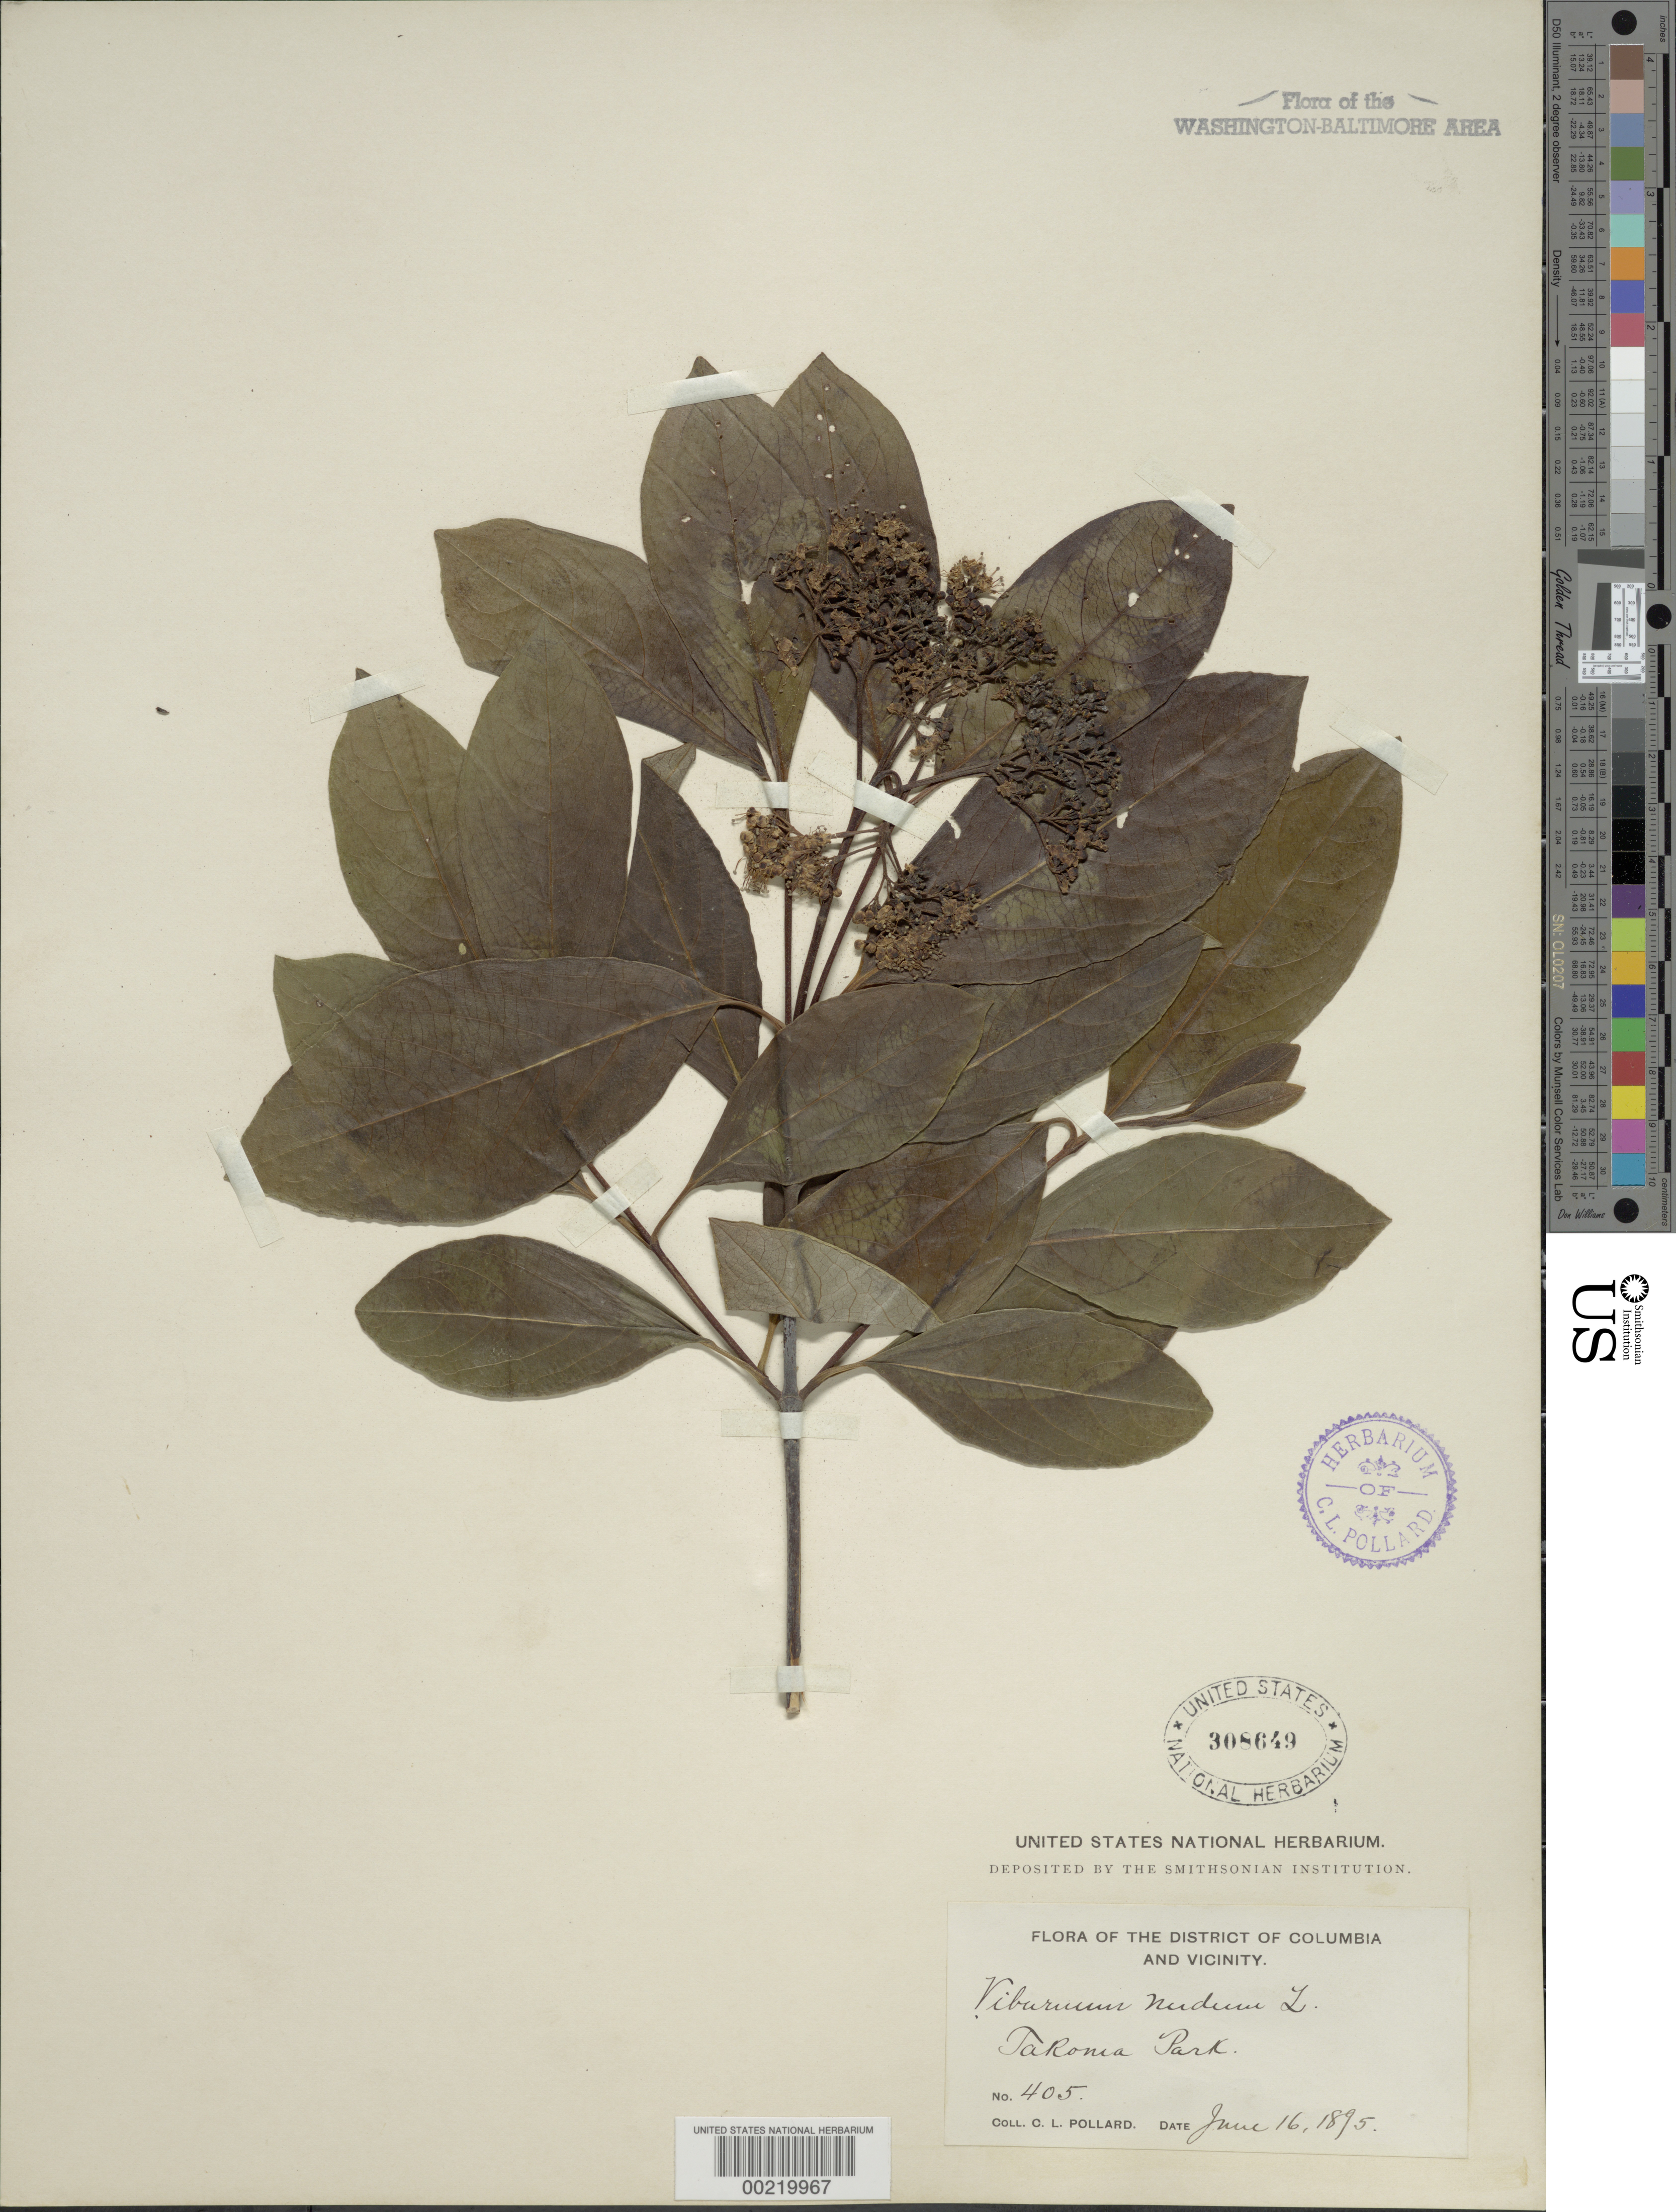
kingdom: Plantae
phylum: Tracheophyta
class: Magnoliopsida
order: Dipsacales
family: Viburnaceae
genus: Viburnum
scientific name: Viburnum nudum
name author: L.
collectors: C. L. Pollard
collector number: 405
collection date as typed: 16 Jun 1895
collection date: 1895-06-16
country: United States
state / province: Maryland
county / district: Montgomery / Prince George's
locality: Takoma Park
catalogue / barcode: US 308649